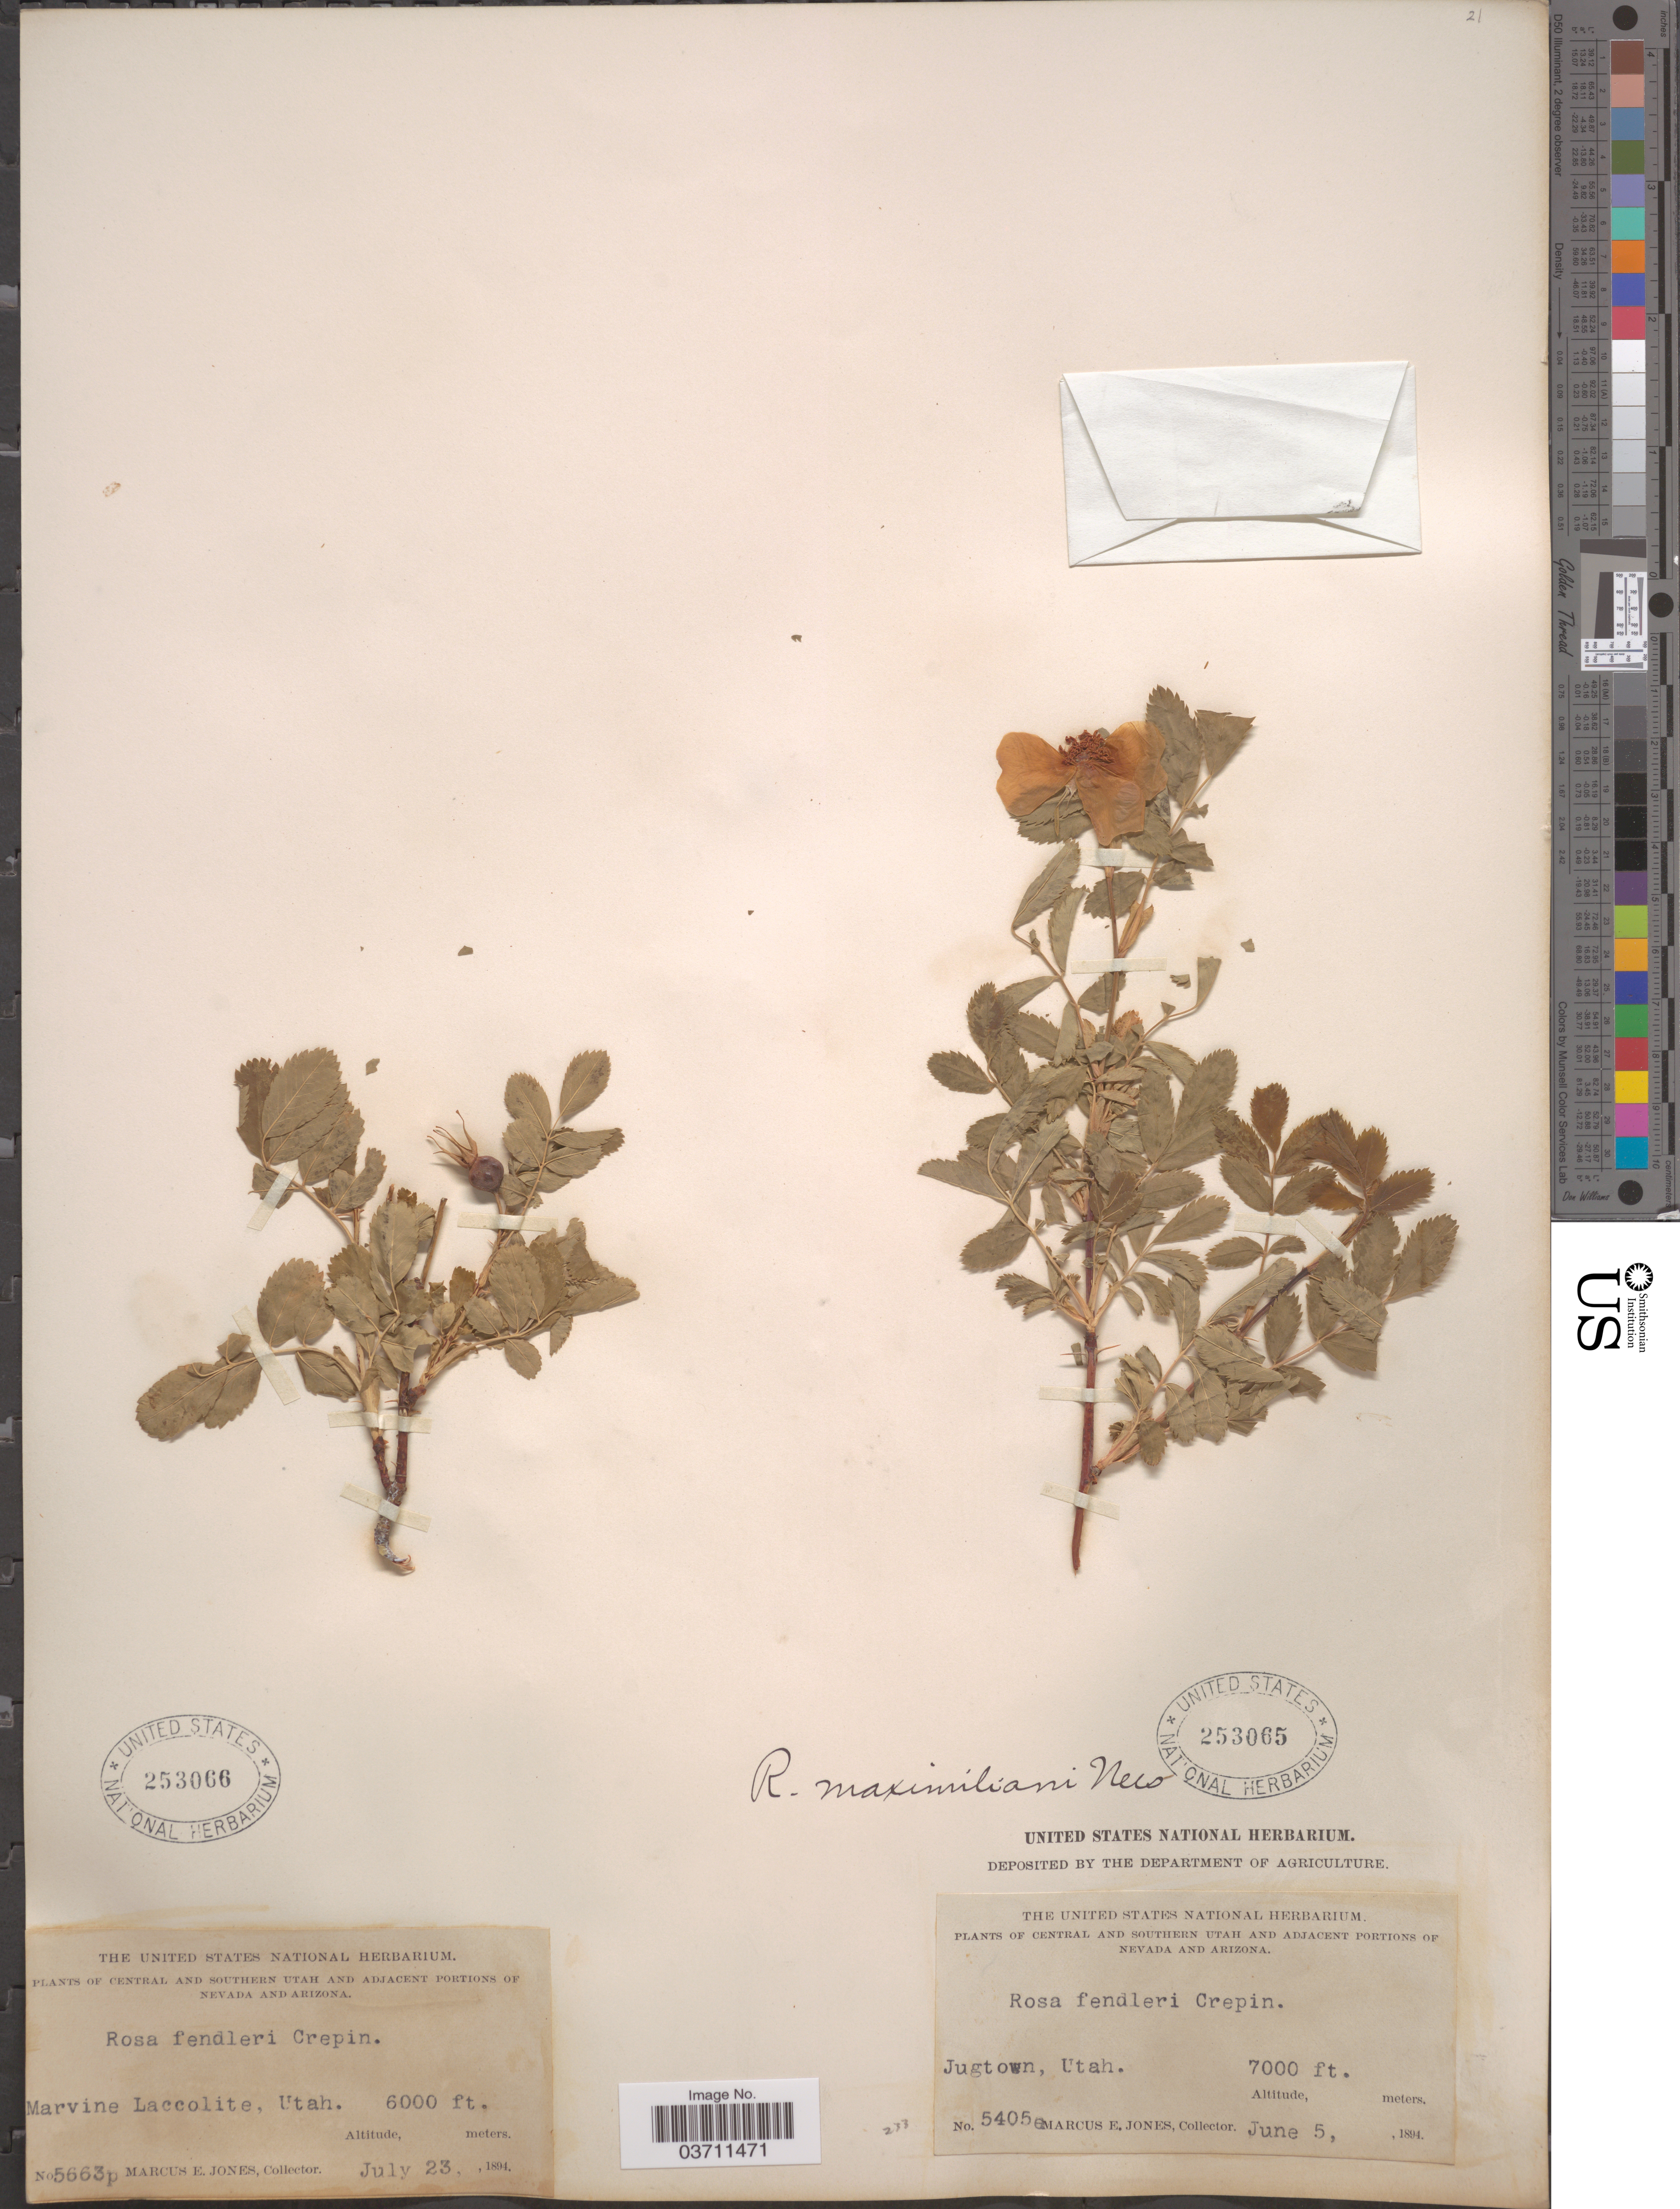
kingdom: Plantae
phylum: Tracheophyta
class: Magnoliopsida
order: Rosales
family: Rosaceae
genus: Rosa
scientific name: Rosa maximiliani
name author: Nees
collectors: M. E. Jones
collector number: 5663p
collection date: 1894-07-23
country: United States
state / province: Utah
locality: Central and Southern Utah. Marvine Laccolite.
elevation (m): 1829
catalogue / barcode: US 253066